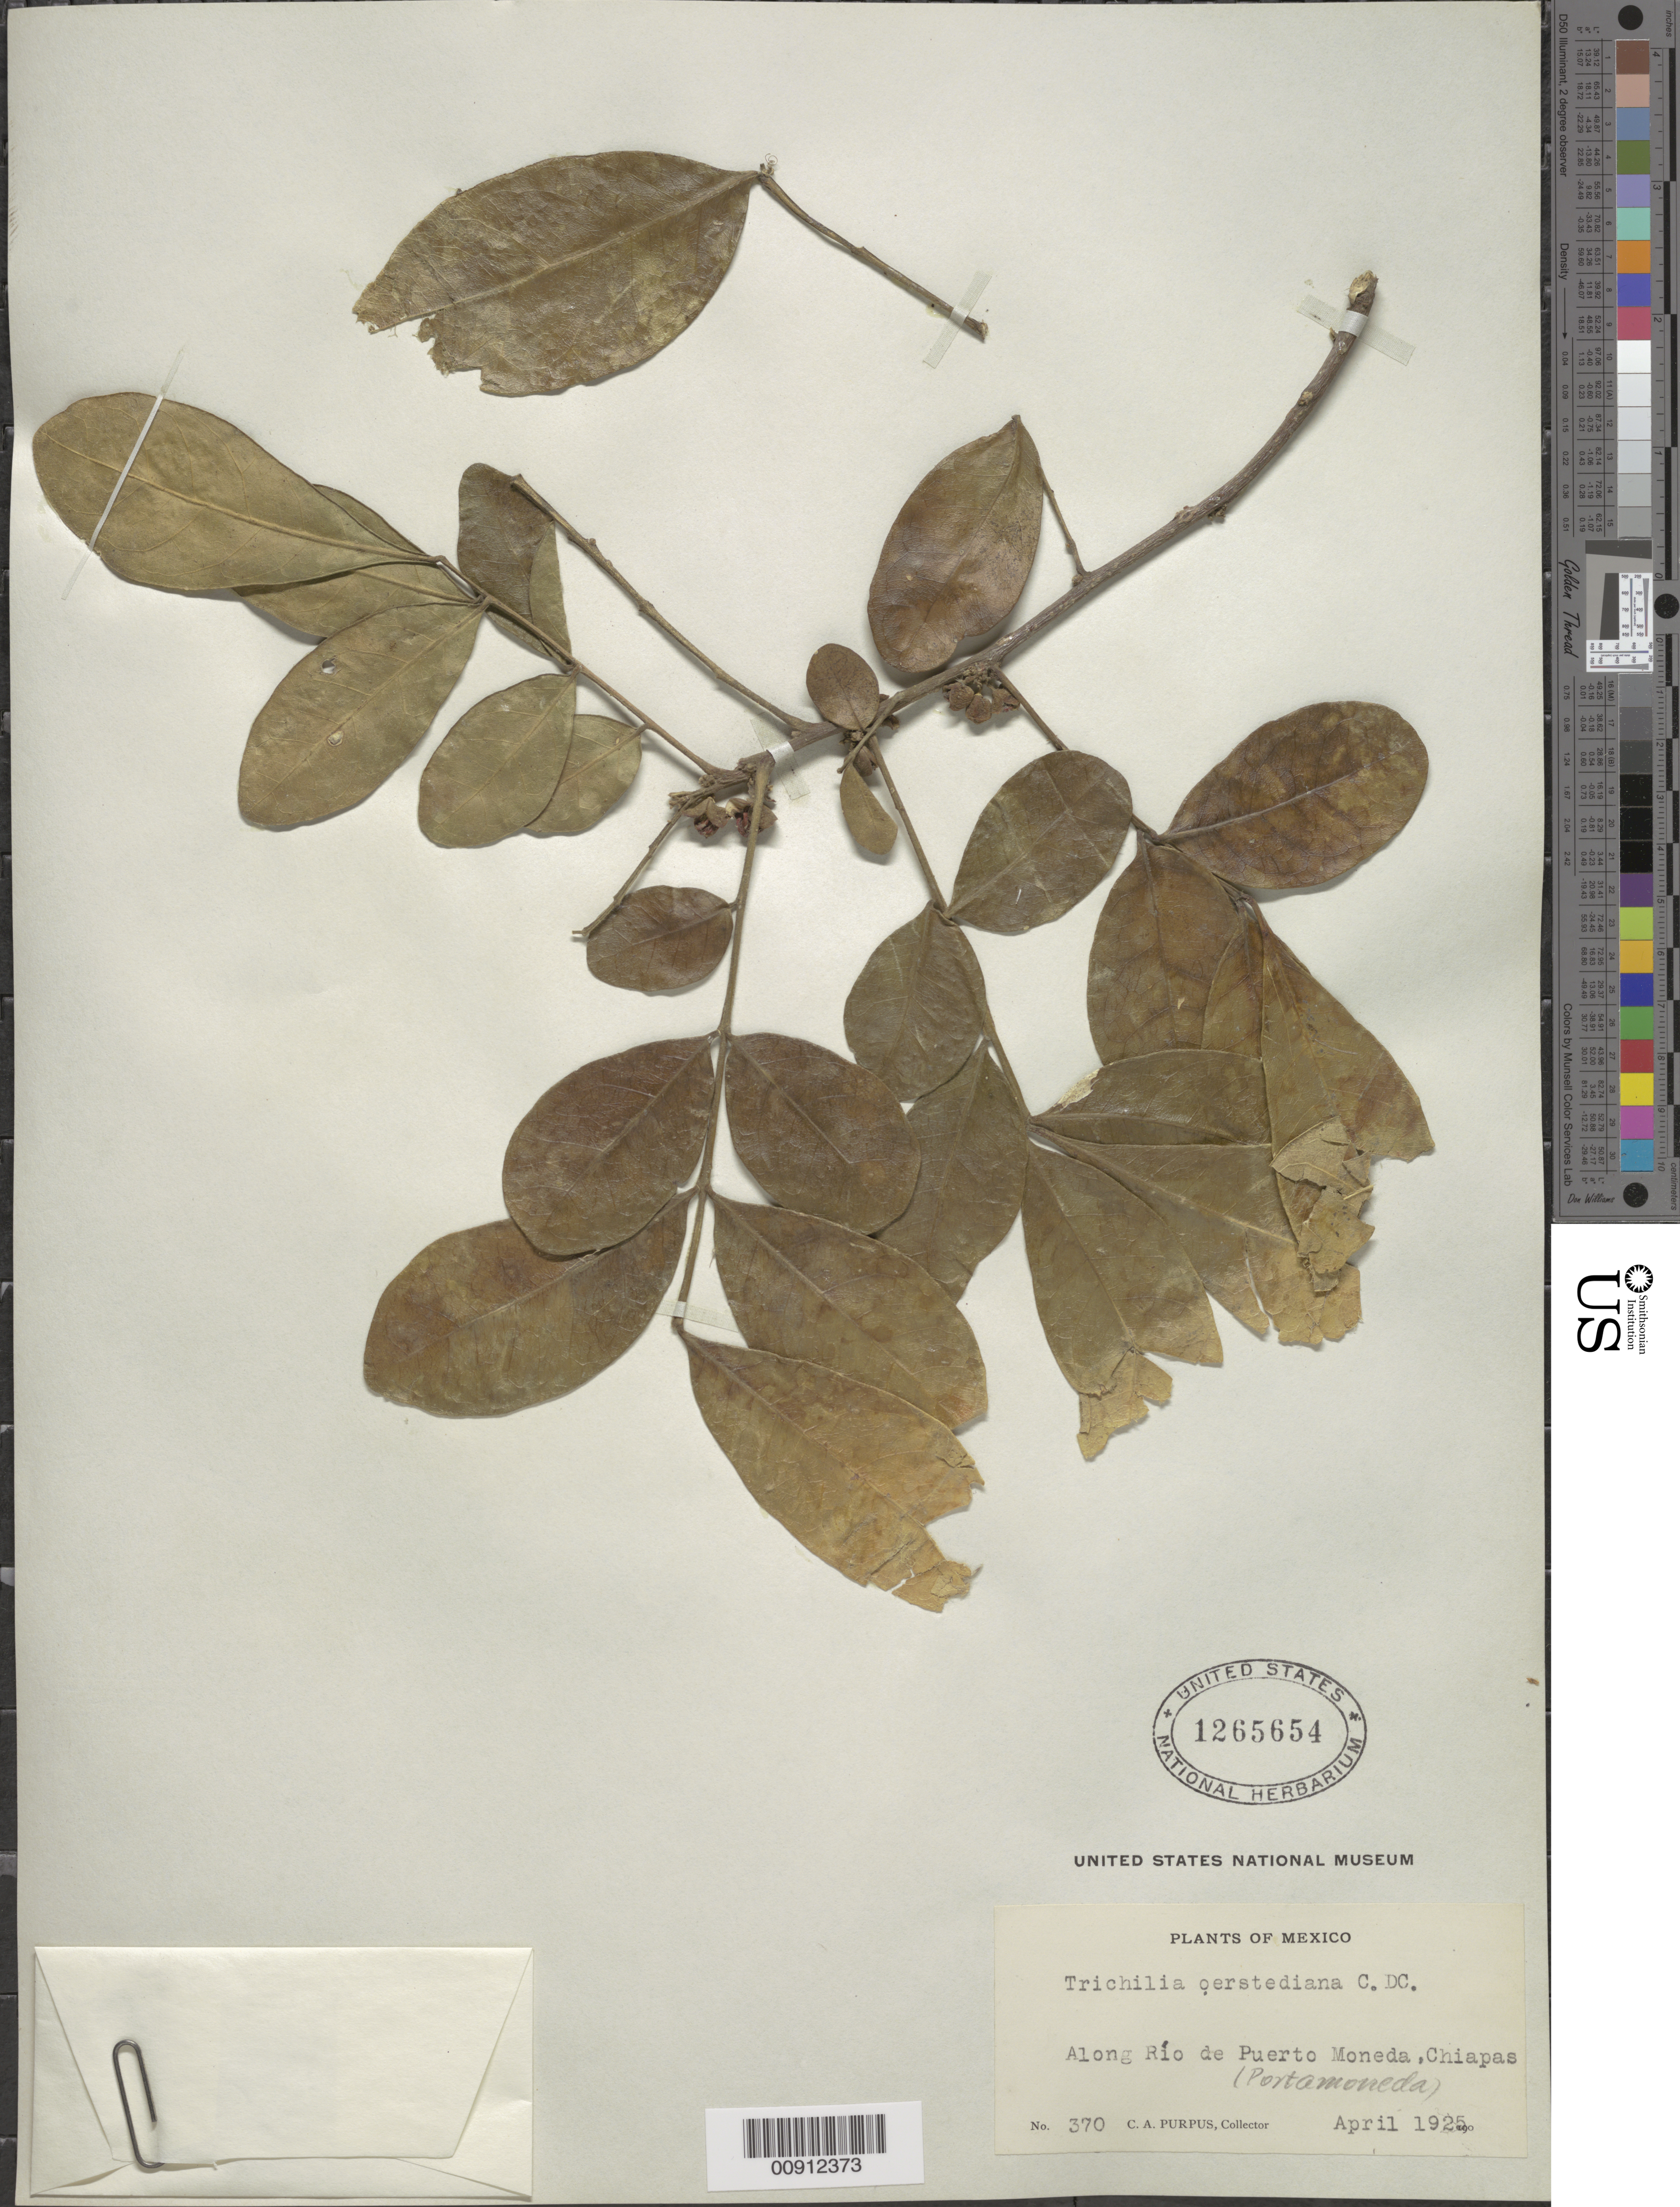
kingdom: Plantae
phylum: Tracheophyta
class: Magnoliopsida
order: Sapindales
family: Meliaceae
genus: Trichilia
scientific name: Trichilia oerstediana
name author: C. DC.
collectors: C. A. Purpus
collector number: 370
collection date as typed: Apr 1925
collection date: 1925-04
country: Mexico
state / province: Chiapas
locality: Along Río de Puerto Moneda (Portamoneda)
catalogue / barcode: US 1265654